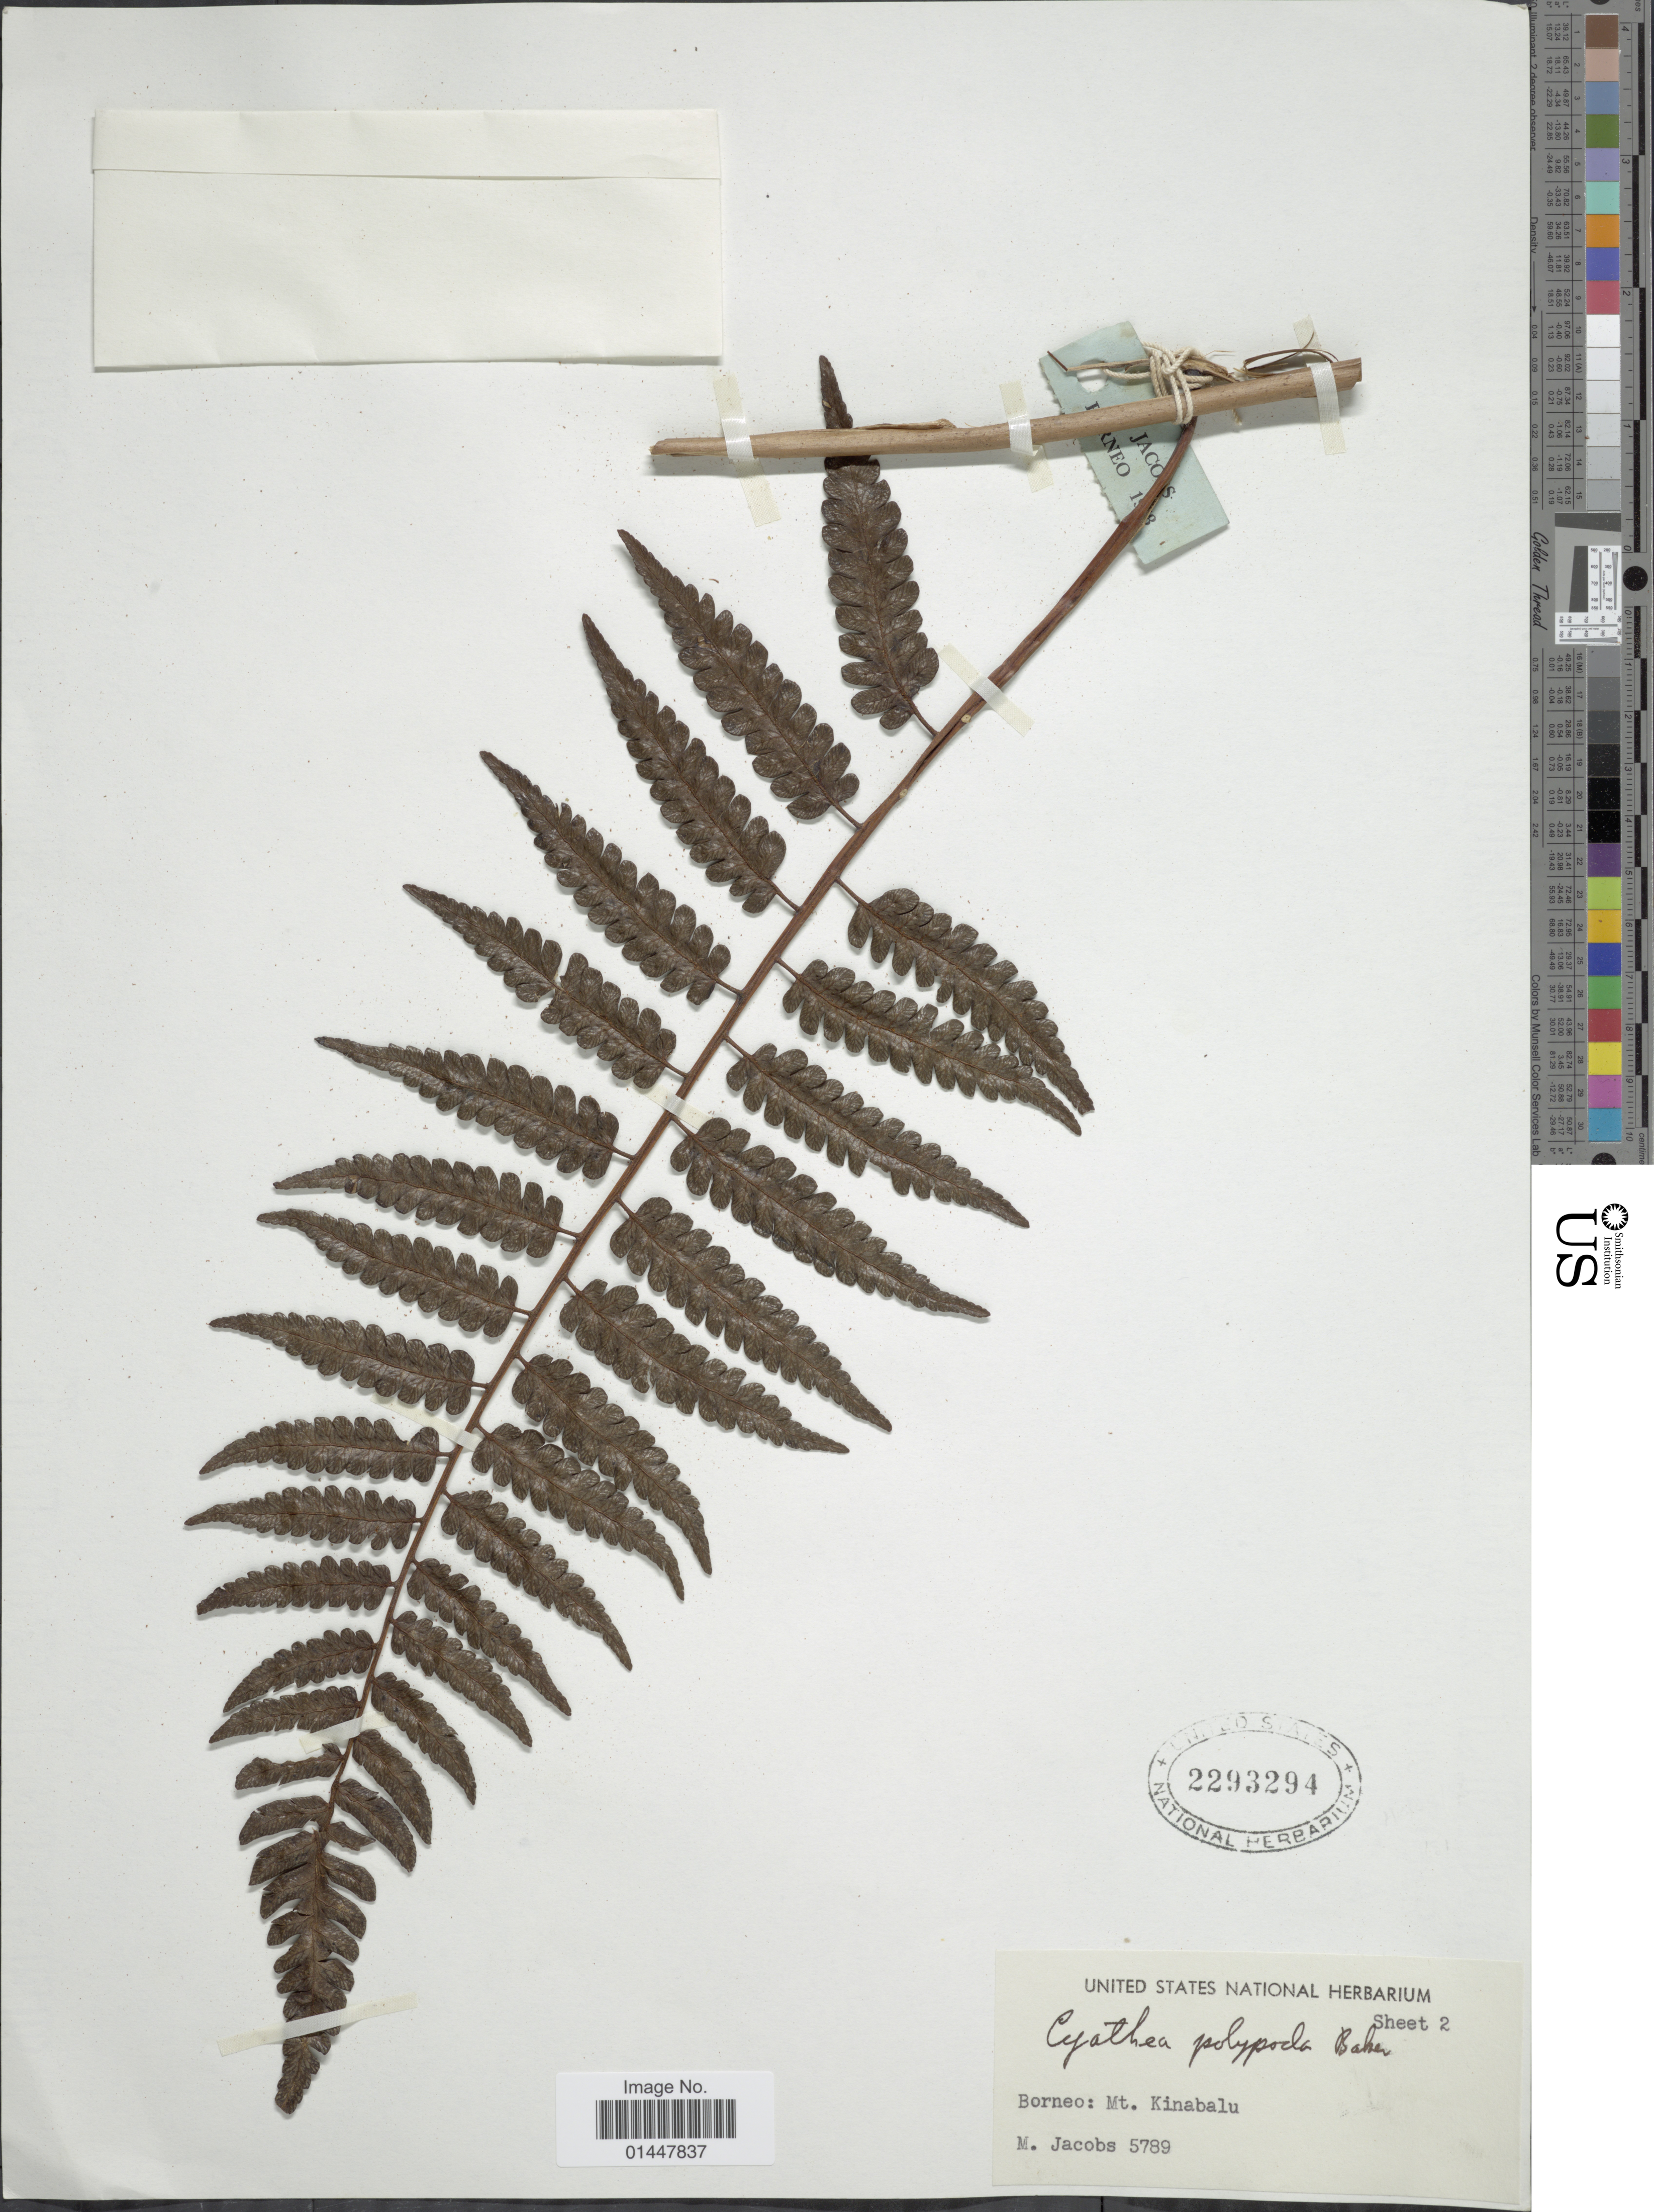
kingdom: Plantae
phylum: Tracheophyta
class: Polypodiopsida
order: Cyatheales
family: Cyatheaceae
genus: Sphaeropteris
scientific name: Sphaeropteris polypoda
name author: (Baker) R.M. Tryon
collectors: M. Jacobs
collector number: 5789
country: Malaysia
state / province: Sabah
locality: Borneo, Mt. Kinabalu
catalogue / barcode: US 2293294